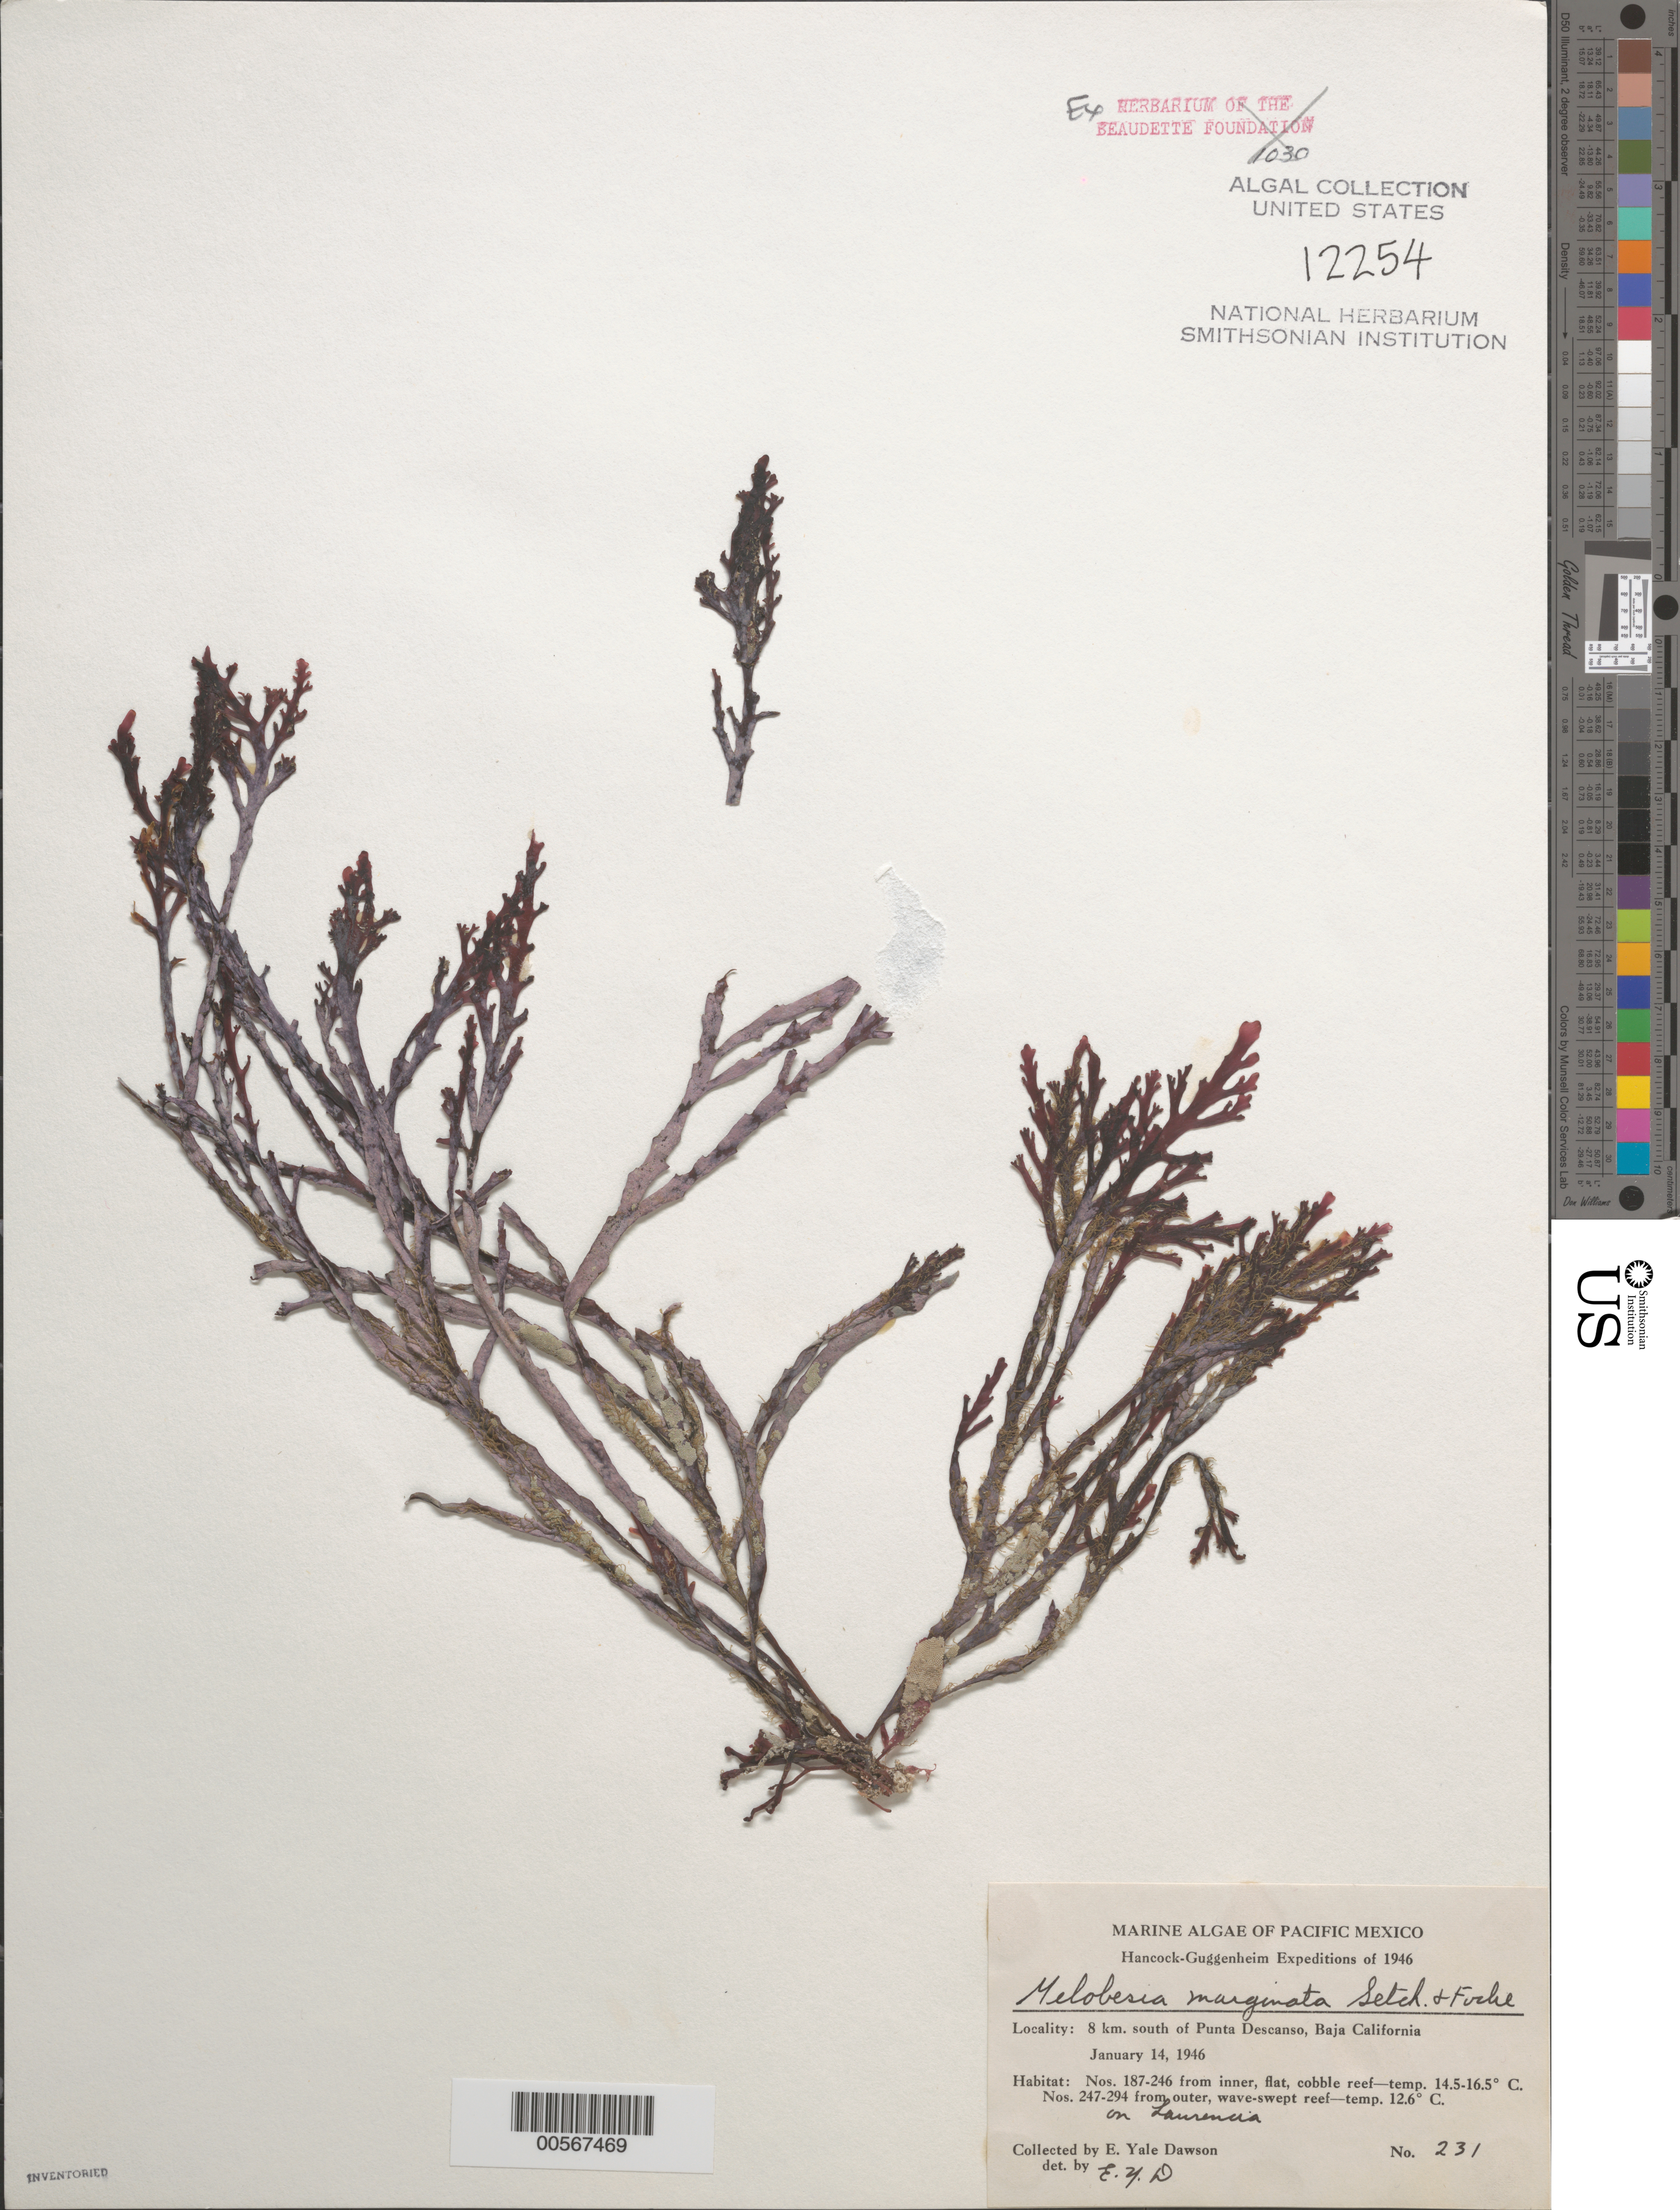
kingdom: Plantae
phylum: Rhodophyta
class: Florideophyceae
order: Corallinales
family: Hapalidiaceae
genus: Melobesia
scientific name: Melobesia marginata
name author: Setch. & Foslie in Foslie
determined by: Dawson, E. Y.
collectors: E. Y. Dawson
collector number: EYD 231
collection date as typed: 14 Jan 1946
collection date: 1946-01-14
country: Mexico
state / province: Baja California Norte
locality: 8 km south of Punta Descanso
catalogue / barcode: US 12254